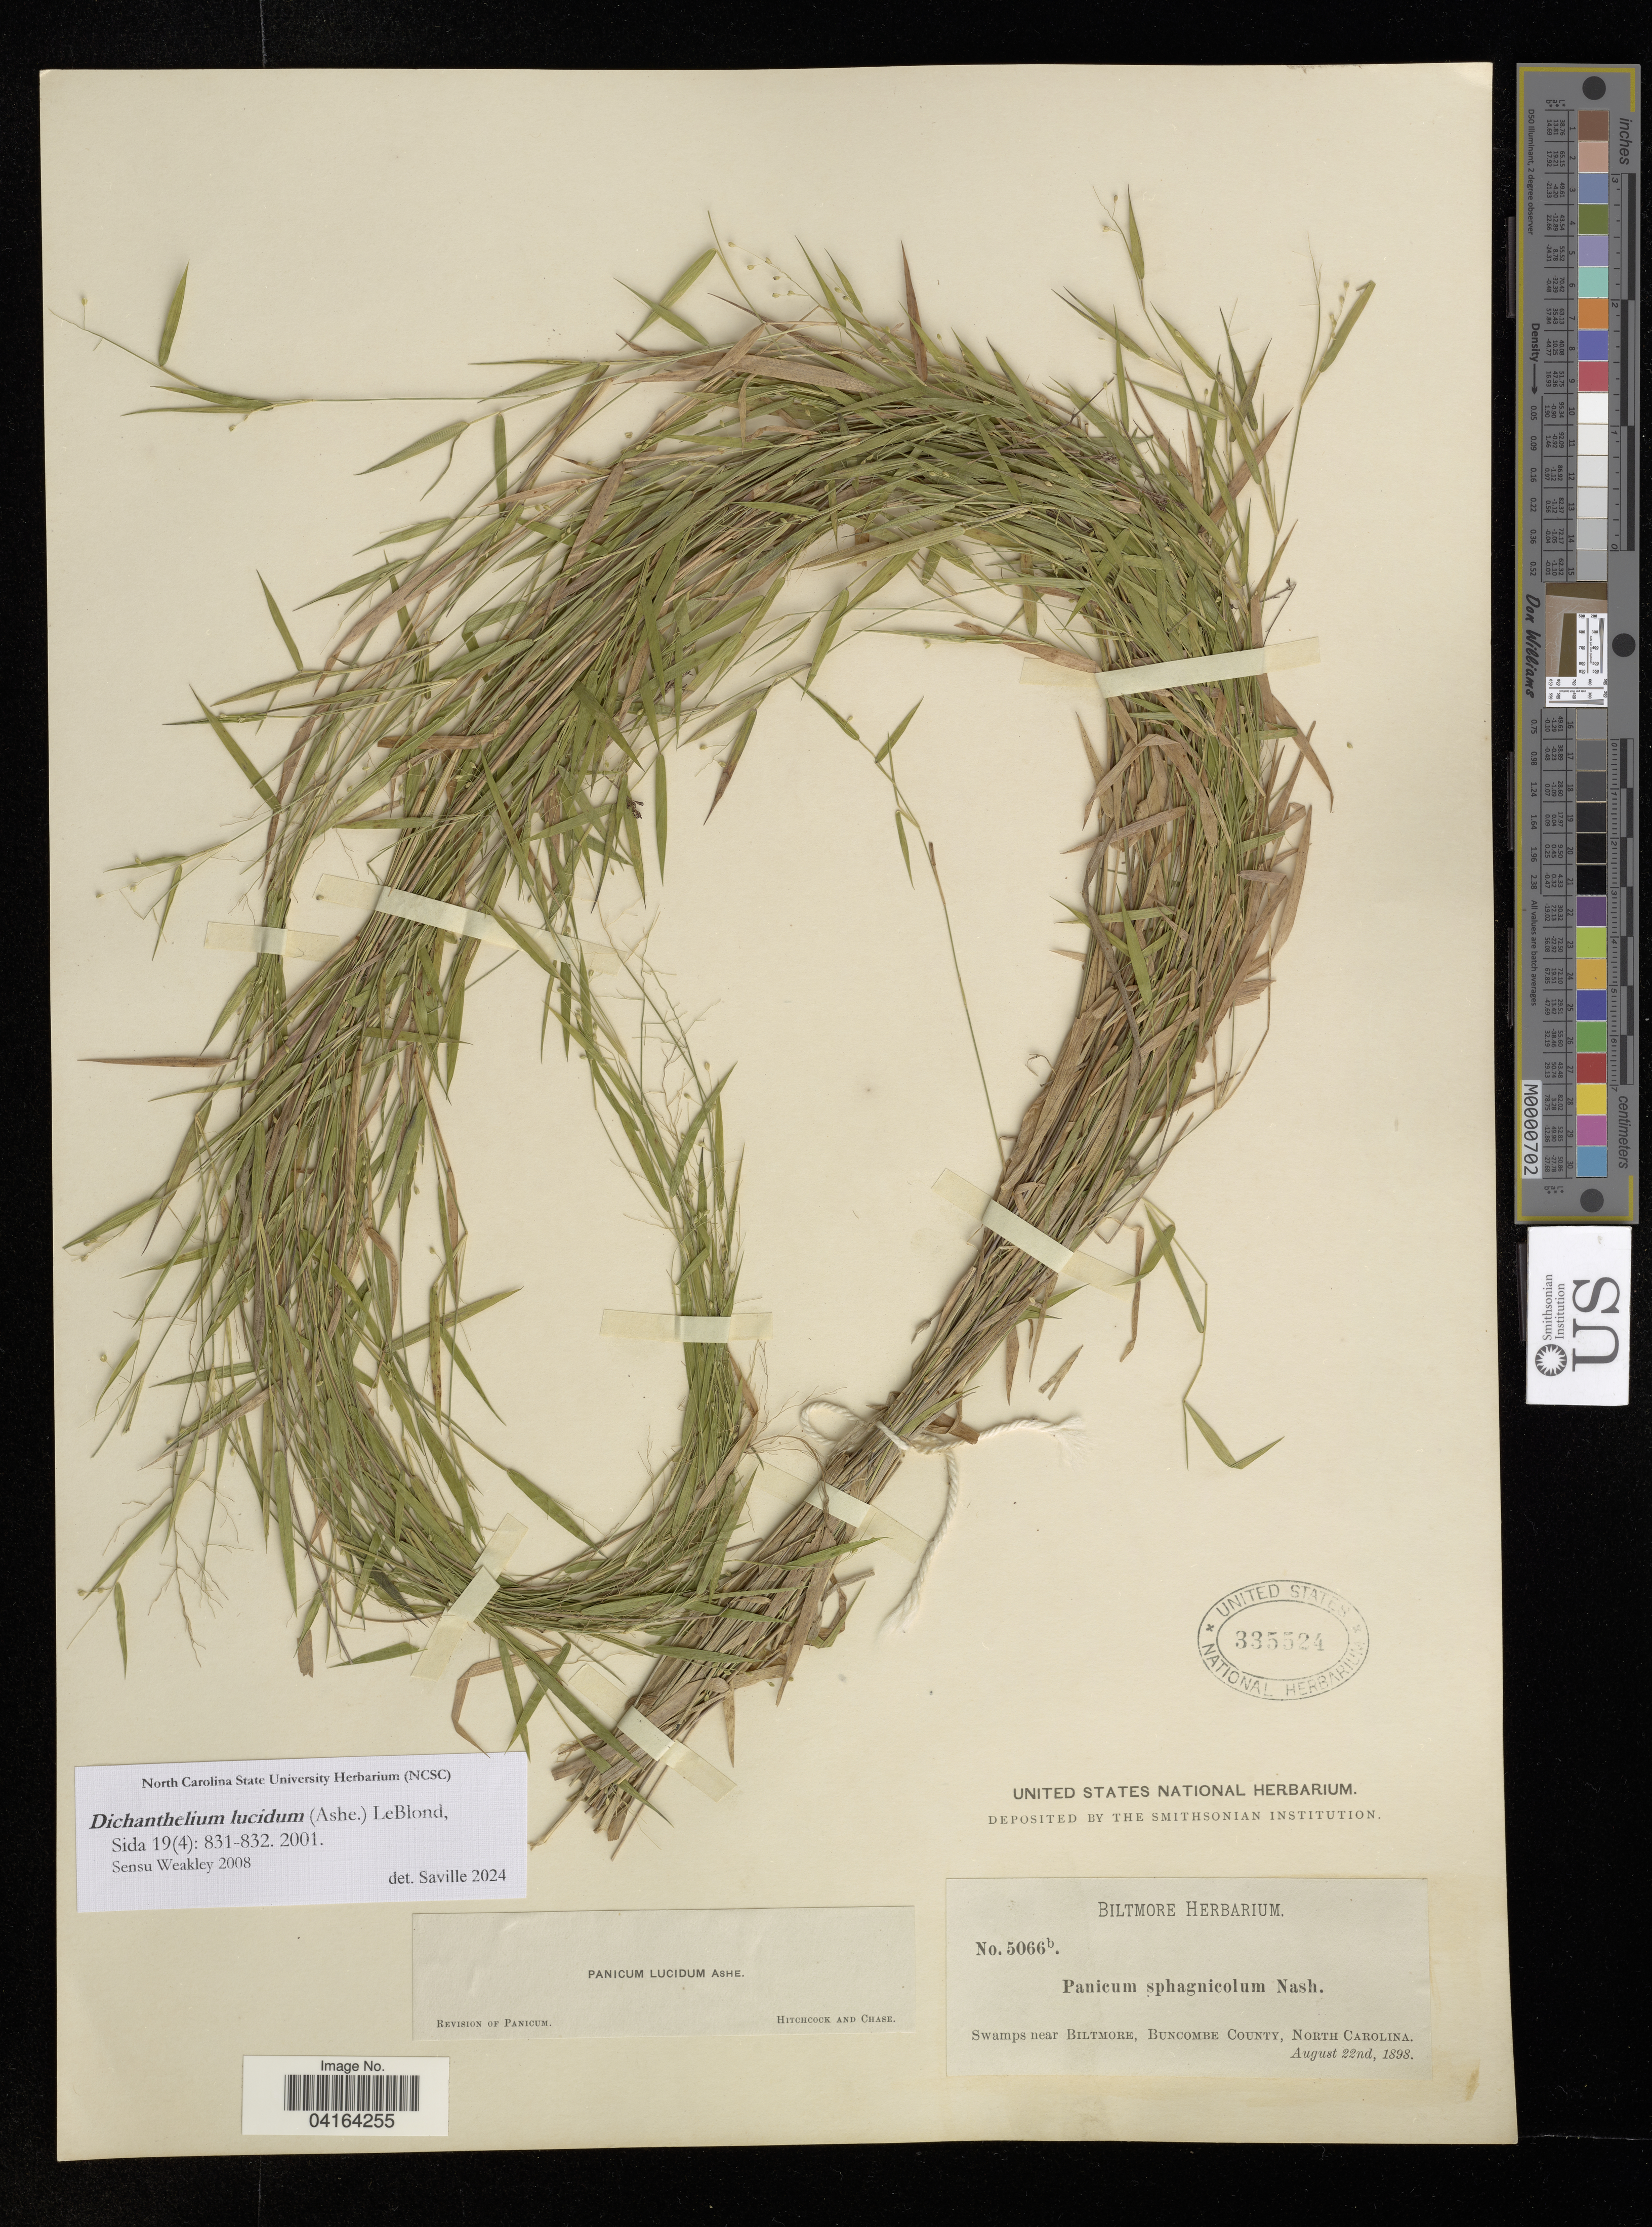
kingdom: Plantae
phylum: Tracheophyta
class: Liliopsida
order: Poales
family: Poaceae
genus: Dichanthelium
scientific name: Dichanthelium lucidum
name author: (Ashe) LeBlond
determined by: Saville, A. C., (NCSC), North Carolina State University (UNITED STATES)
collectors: Hitchcock & Chase, --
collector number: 5066b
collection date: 1898-08-22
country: United States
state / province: North Carolina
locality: Swamp snear Biltmore, Buncombe County.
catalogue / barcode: US 335524